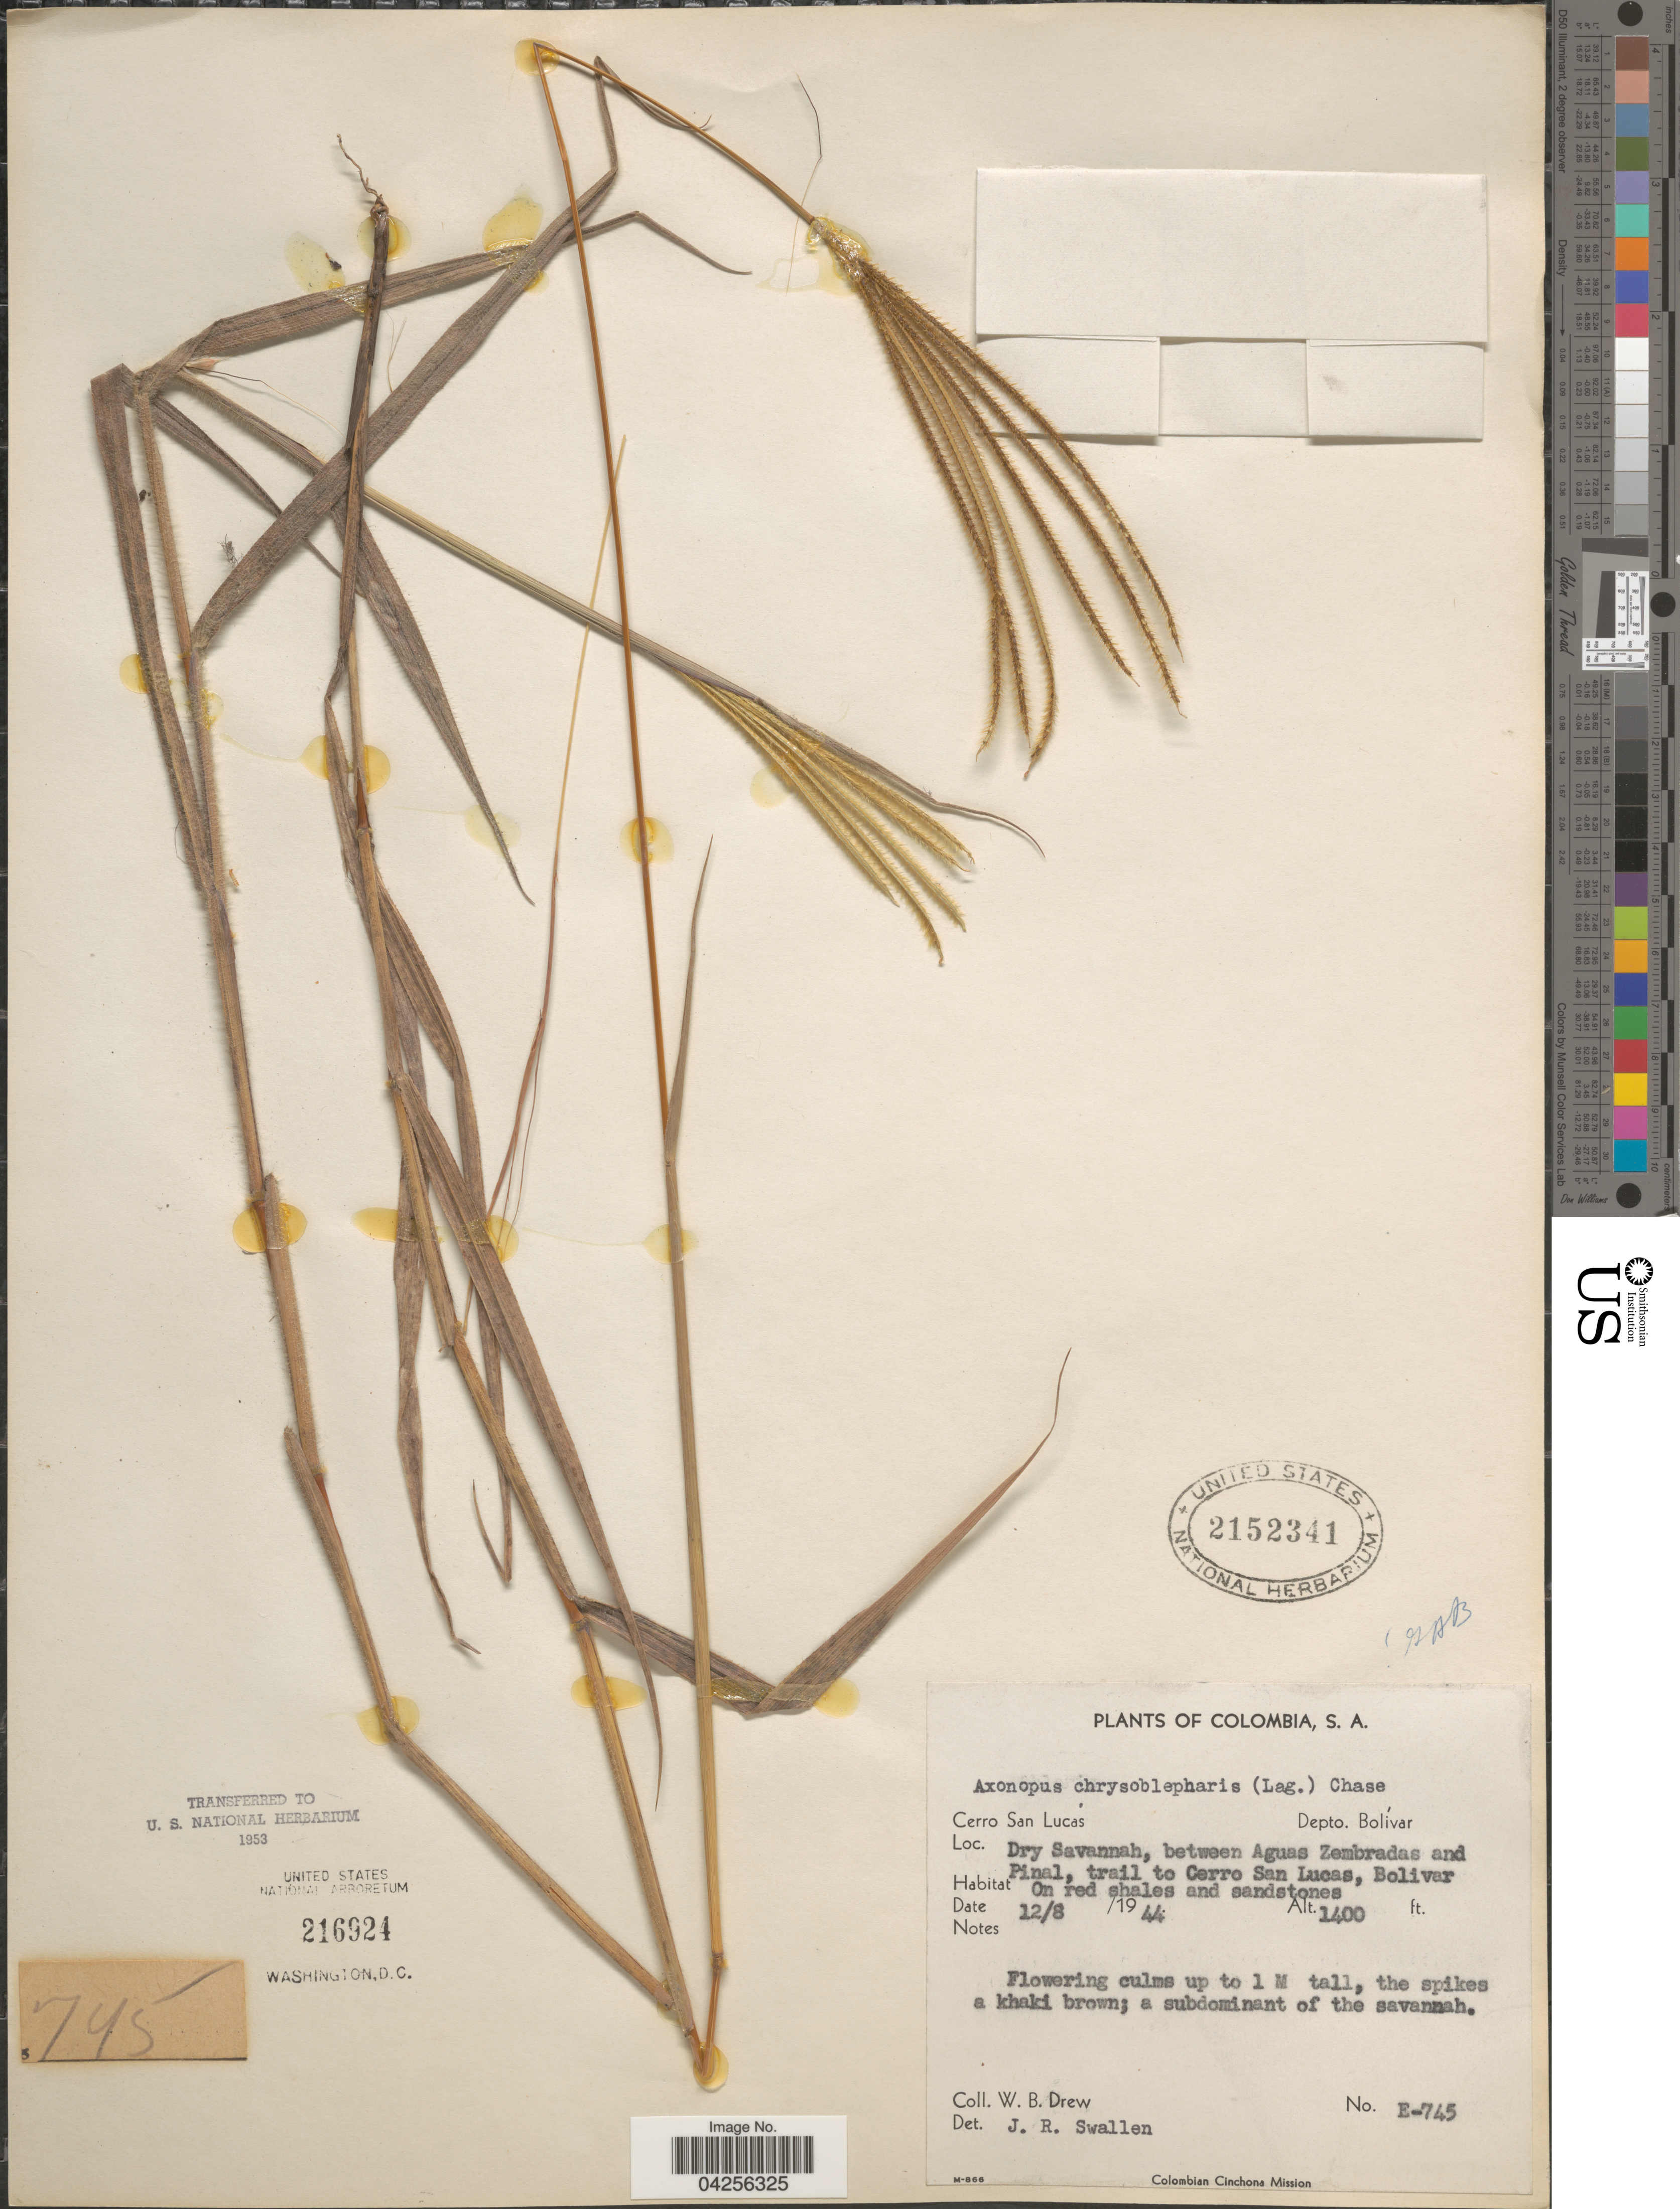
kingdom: Plantae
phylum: Tracheophyta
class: Liliopsida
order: Poales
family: Poaceae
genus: Axonopus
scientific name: Axonopus chrysoblepharis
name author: (Lag.) Chase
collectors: W. B. Drew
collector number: E-745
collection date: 1944-08-12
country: Colombia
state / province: Bolívar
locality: Cerro San Lucas. Depto. Bolívar. Dry Savannah, between Aguas Zembradas and Pinal, trail to Cerro San Lucas.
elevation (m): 1400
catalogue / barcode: US 2152341